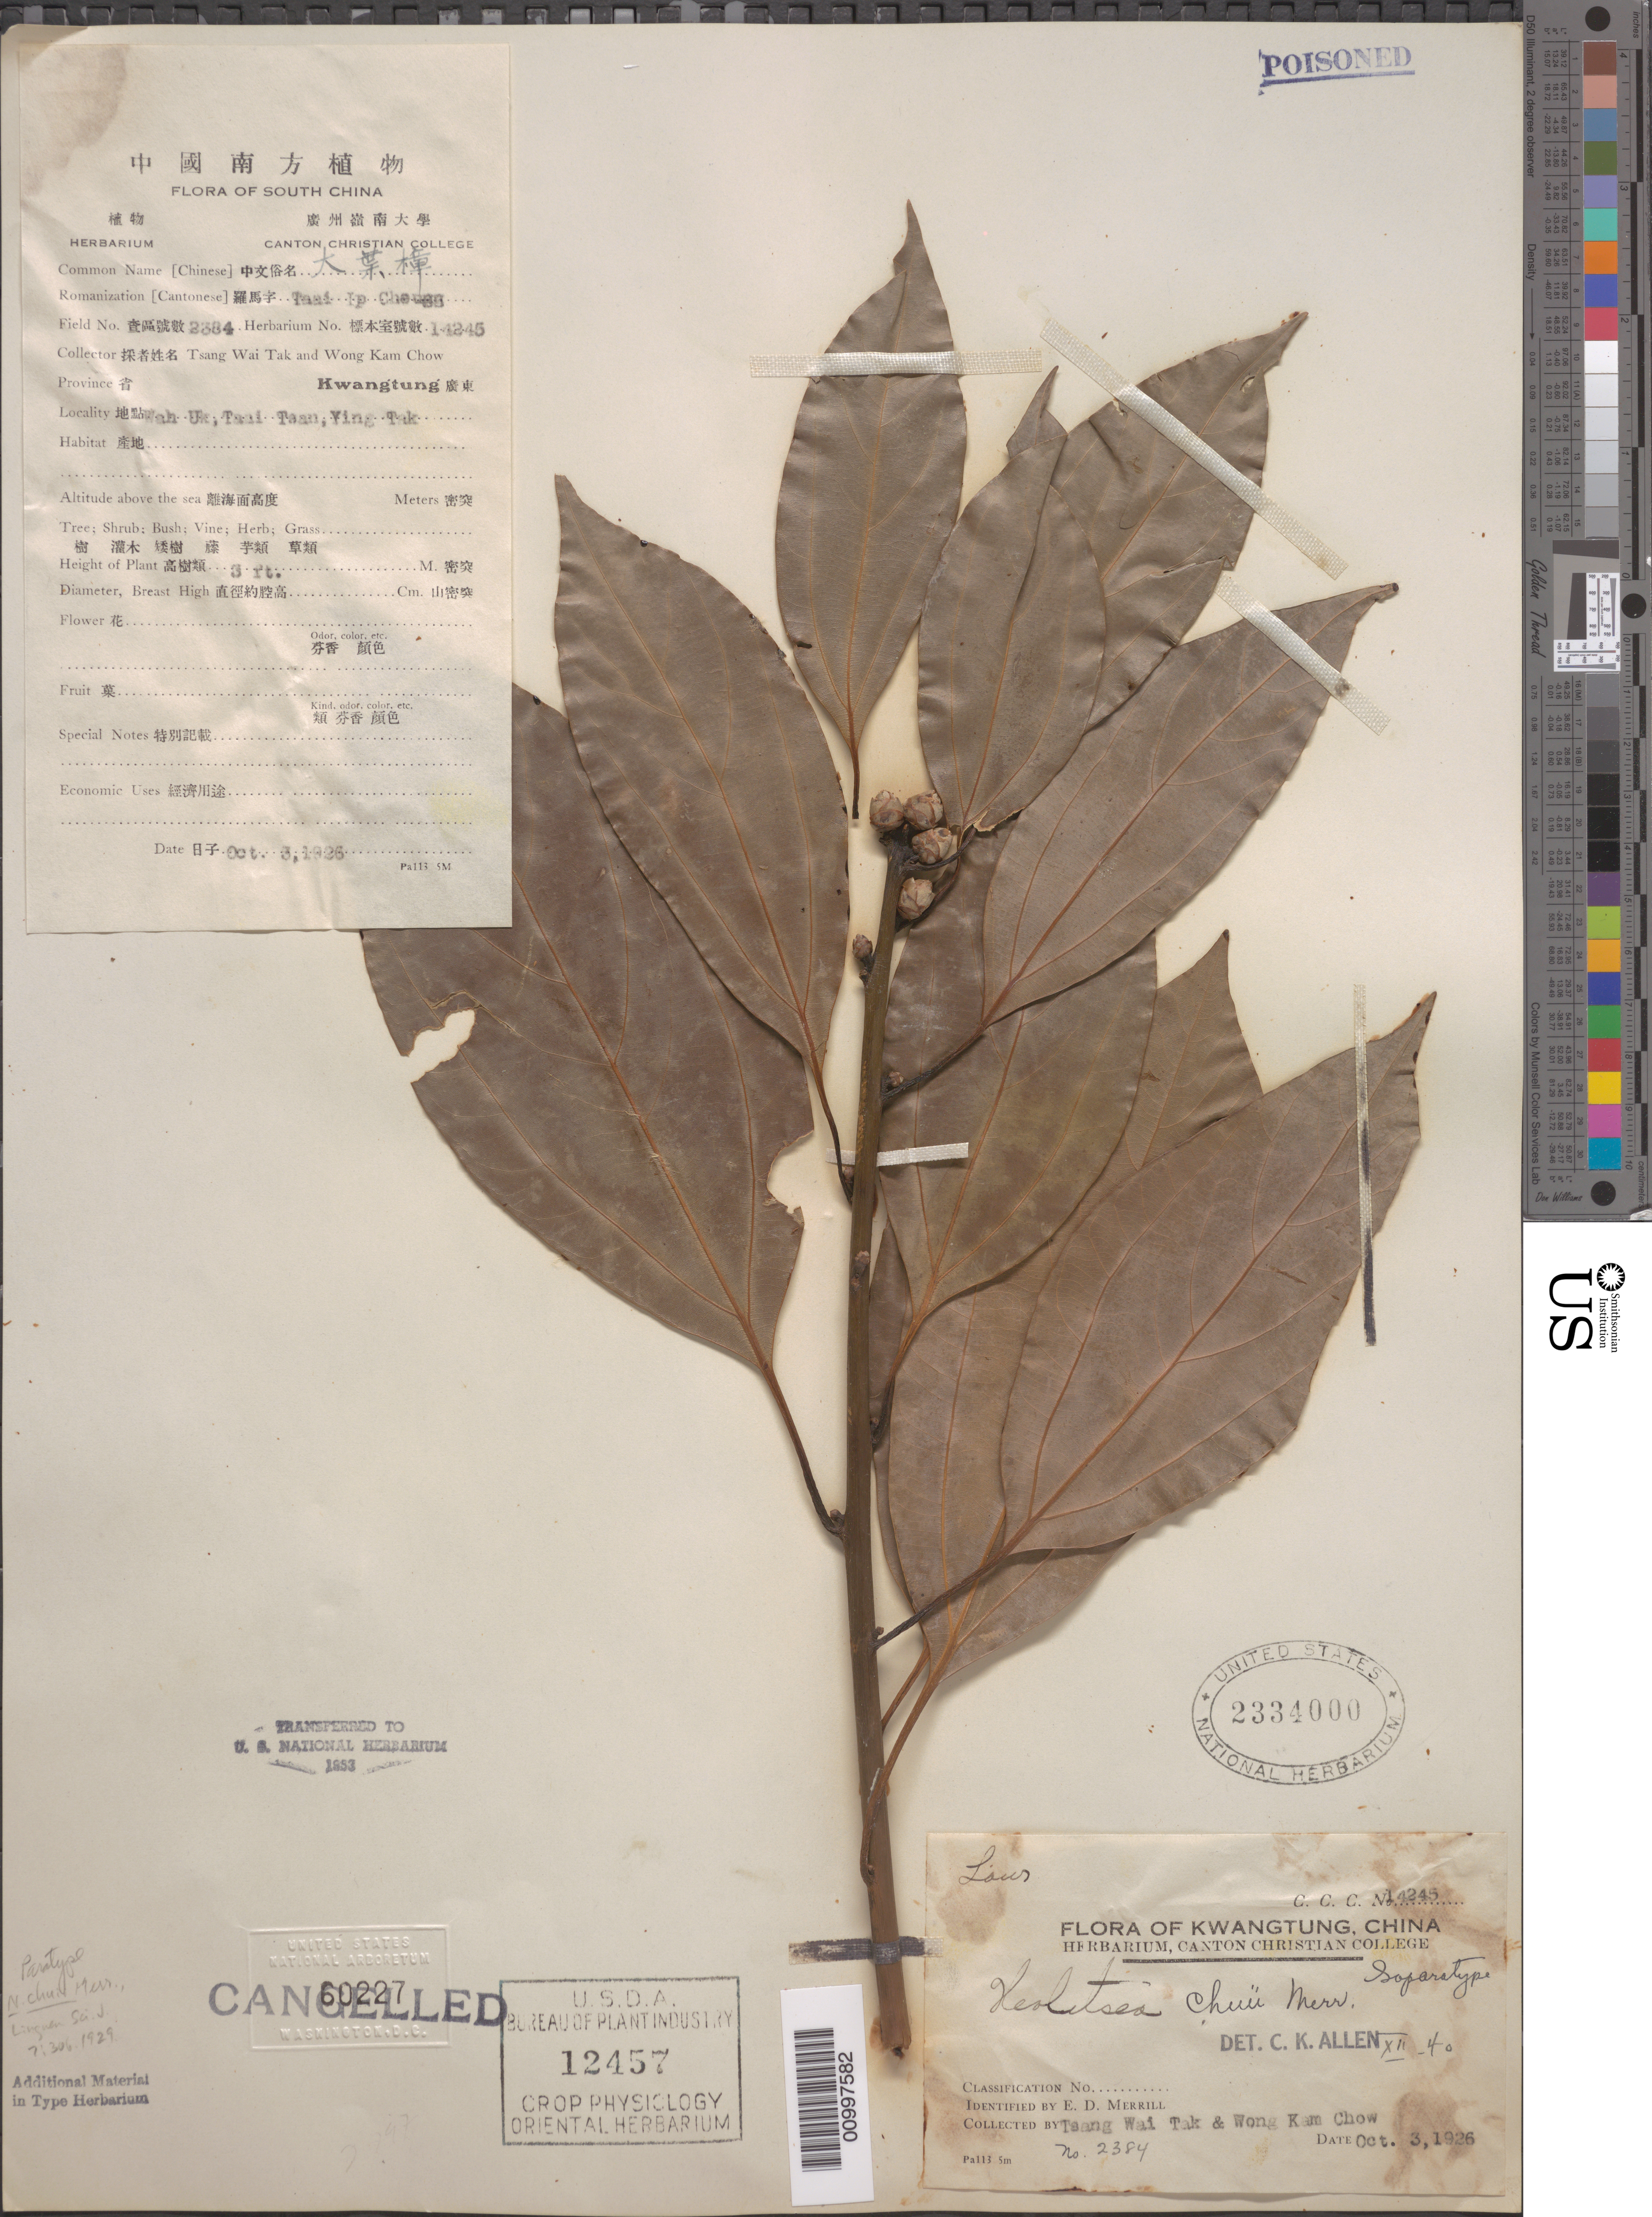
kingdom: Plantae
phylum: Tracheophyta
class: Magnoliopsida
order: Laurales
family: Lauraceae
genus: Neolitsea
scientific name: Neolitsea chui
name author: Merr.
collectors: T. Tak & W. Chow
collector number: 2384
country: China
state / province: Guangdong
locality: Wah Um Taal, Taan, Ying Tak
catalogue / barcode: US 2334000